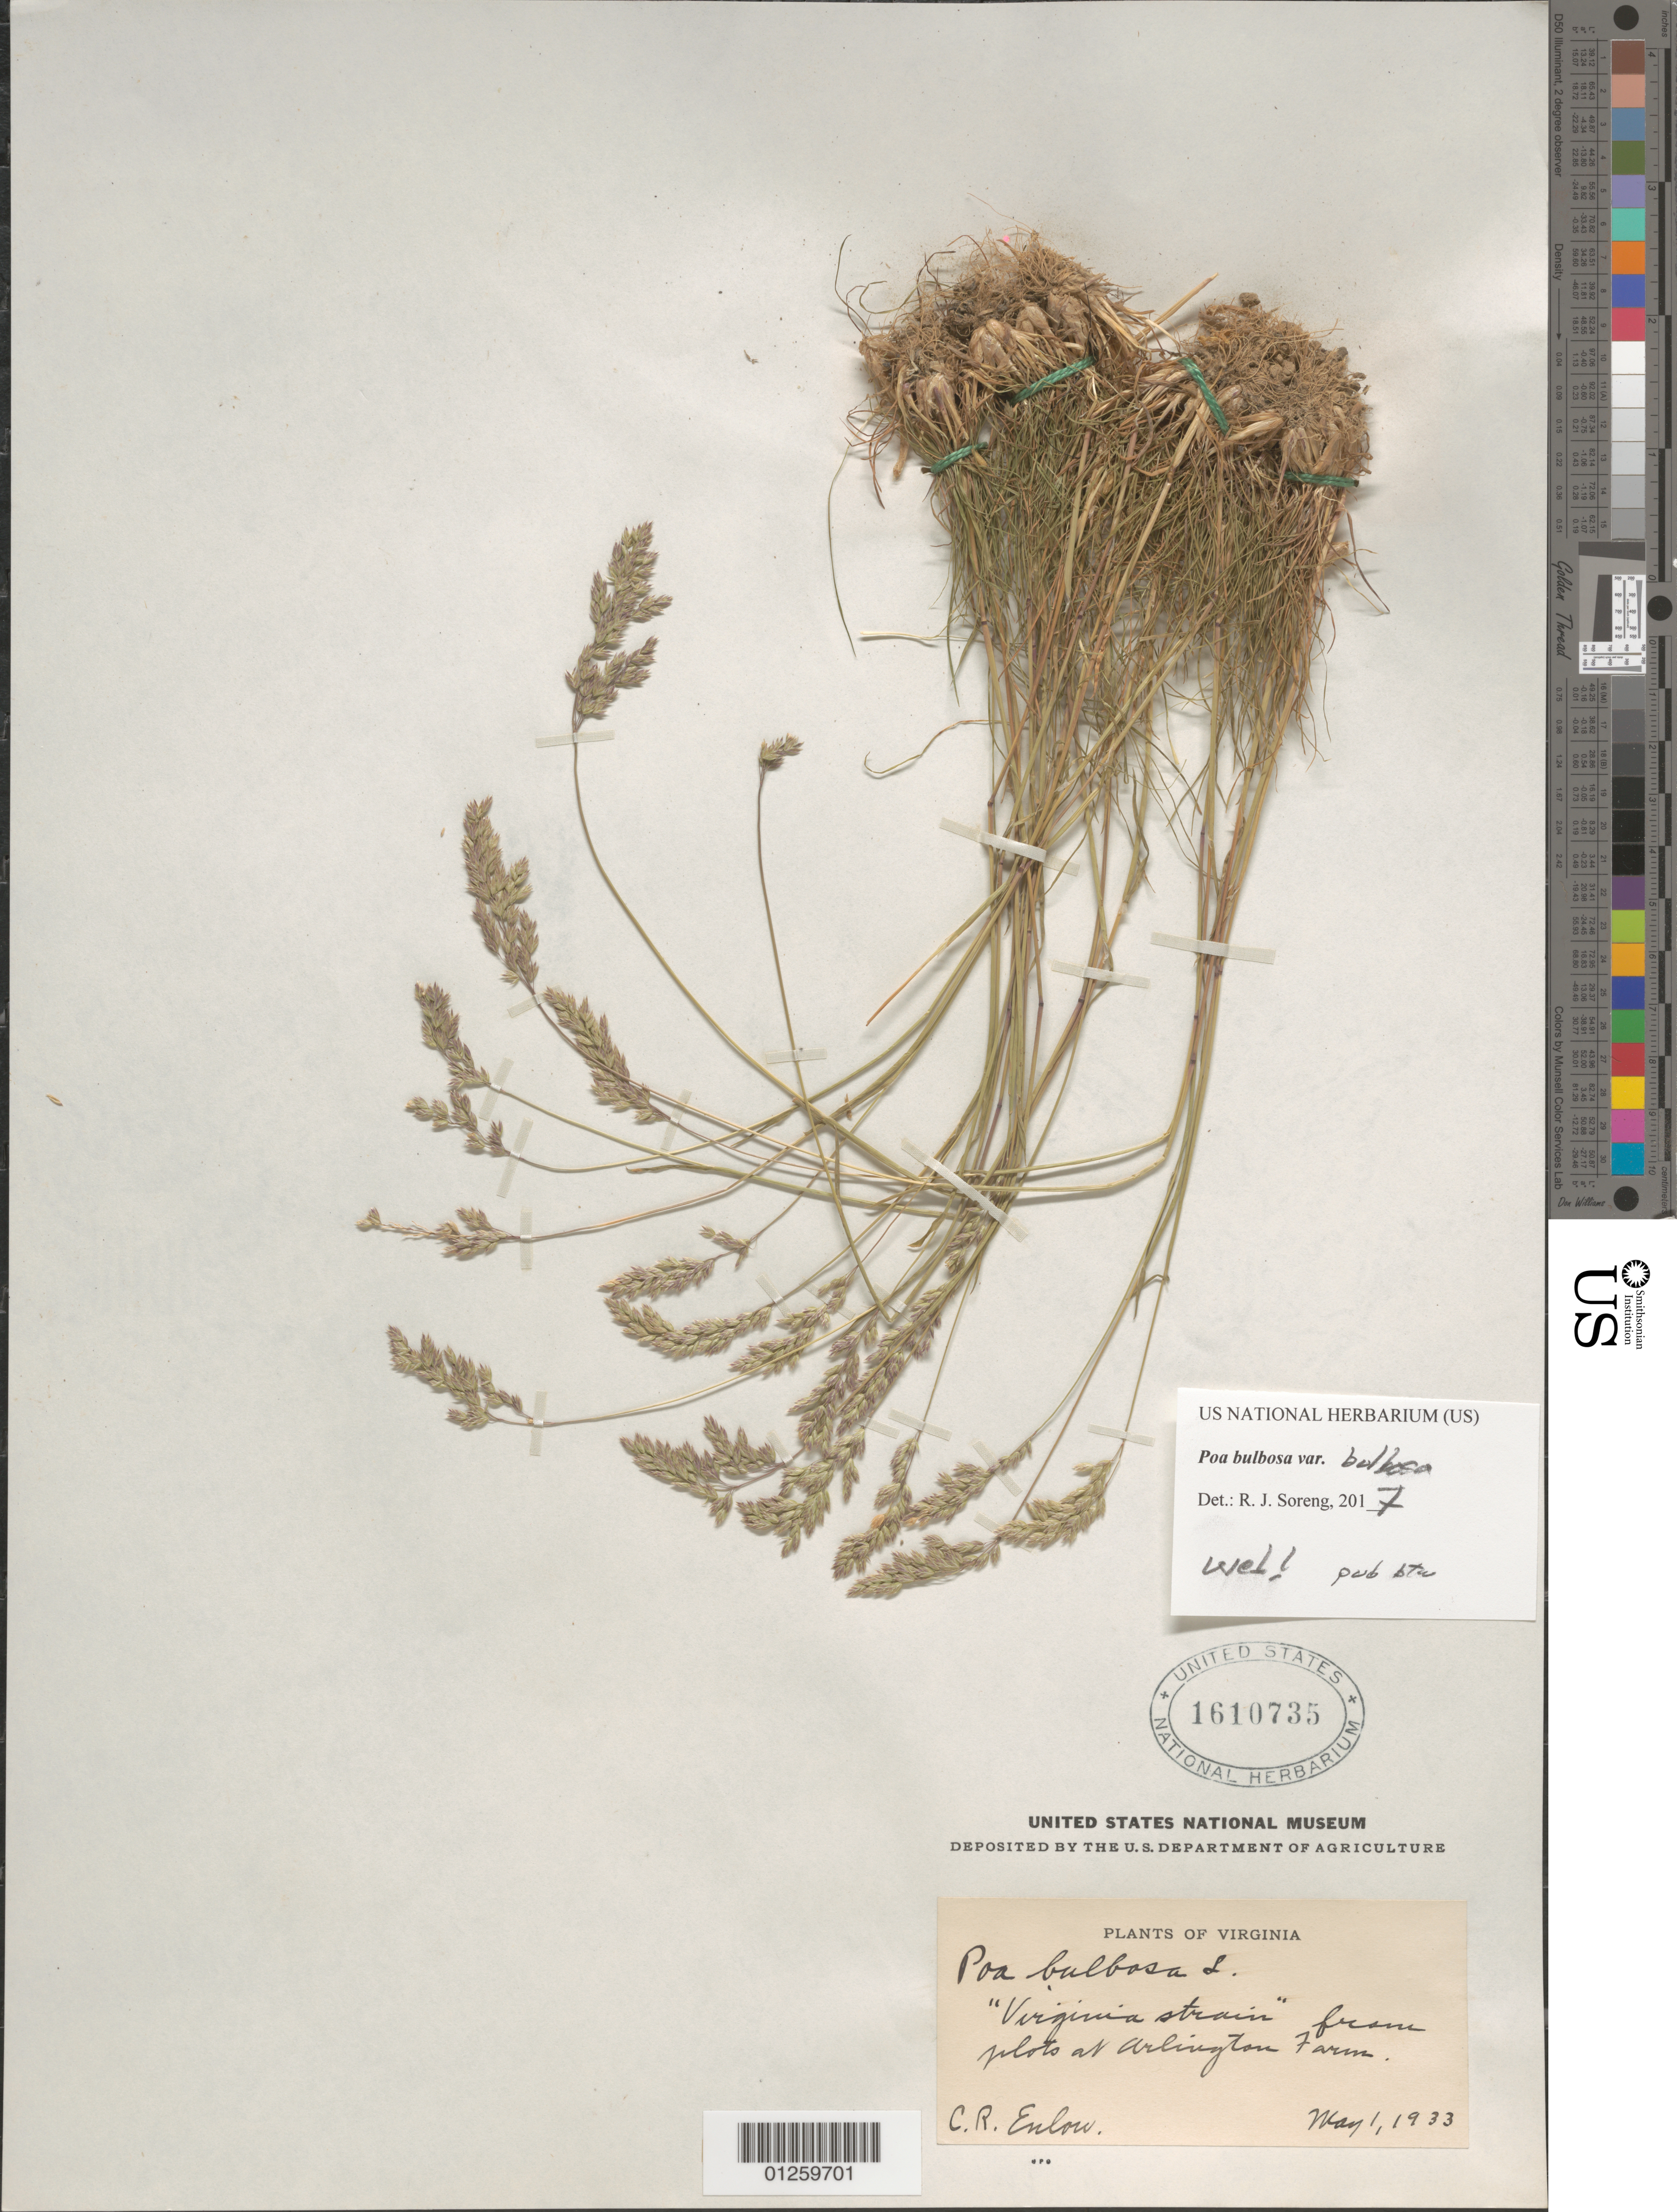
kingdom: Plantae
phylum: Tracheophyta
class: Liliopsida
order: Poales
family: Poaceae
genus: Poa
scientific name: Poa bulbosa subsp. bulbosa var. bulbosa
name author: L.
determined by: Soreng, Robert J., Research Associate (BOT), Smithsonian Institution - National Museum of Natural History (UNITED STATES)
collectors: C. Enlow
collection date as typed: May 1, 1933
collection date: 1933-05-01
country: United States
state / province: Virginia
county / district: Arlington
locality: "Virginia" strain from plots at Arlington farm.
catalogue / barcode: US 1610735